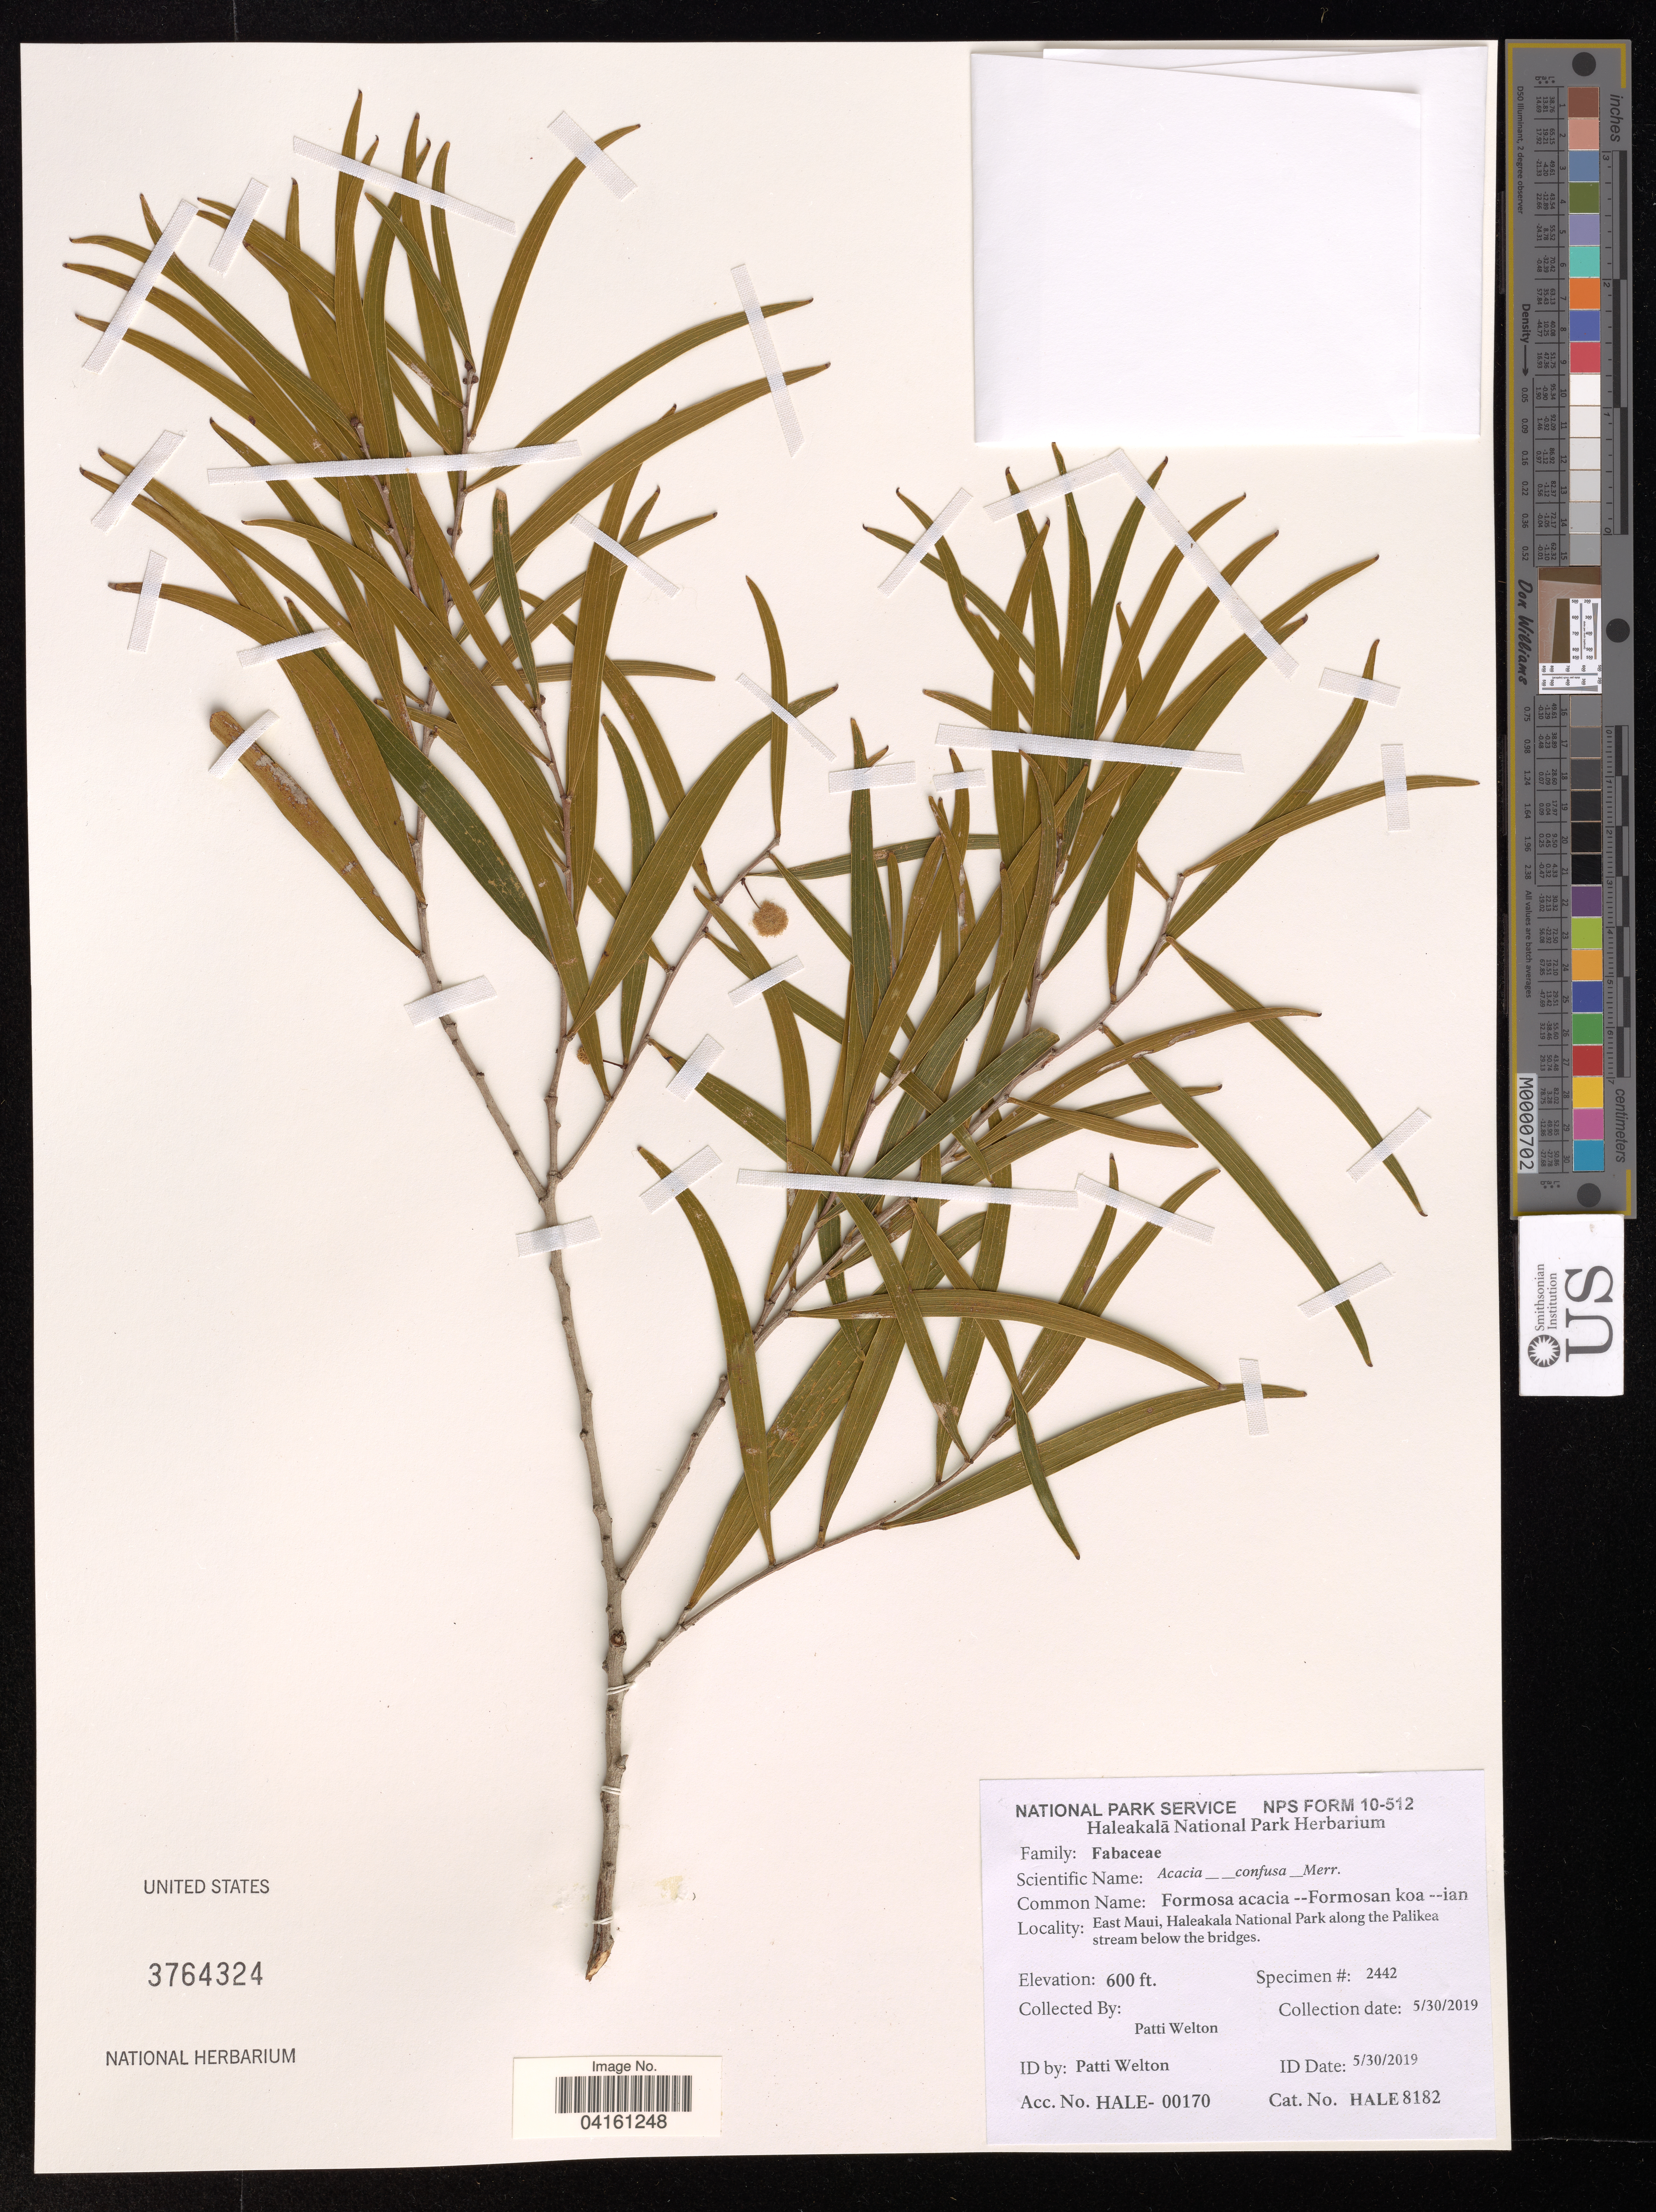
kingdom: Plantae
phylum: Tracheophyta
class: Magnoliopsida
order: Fabales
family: Fabaceae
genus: Acacia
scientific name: Acacia confusa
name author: Merr.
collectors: P. Welton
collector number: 2442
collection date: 2019-05-30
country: United States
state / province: Hawaii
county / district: Maui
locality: East Maui, Haleakala National Park along the Palikea stream below the bridges.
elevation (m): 183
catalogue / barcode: US 3764324